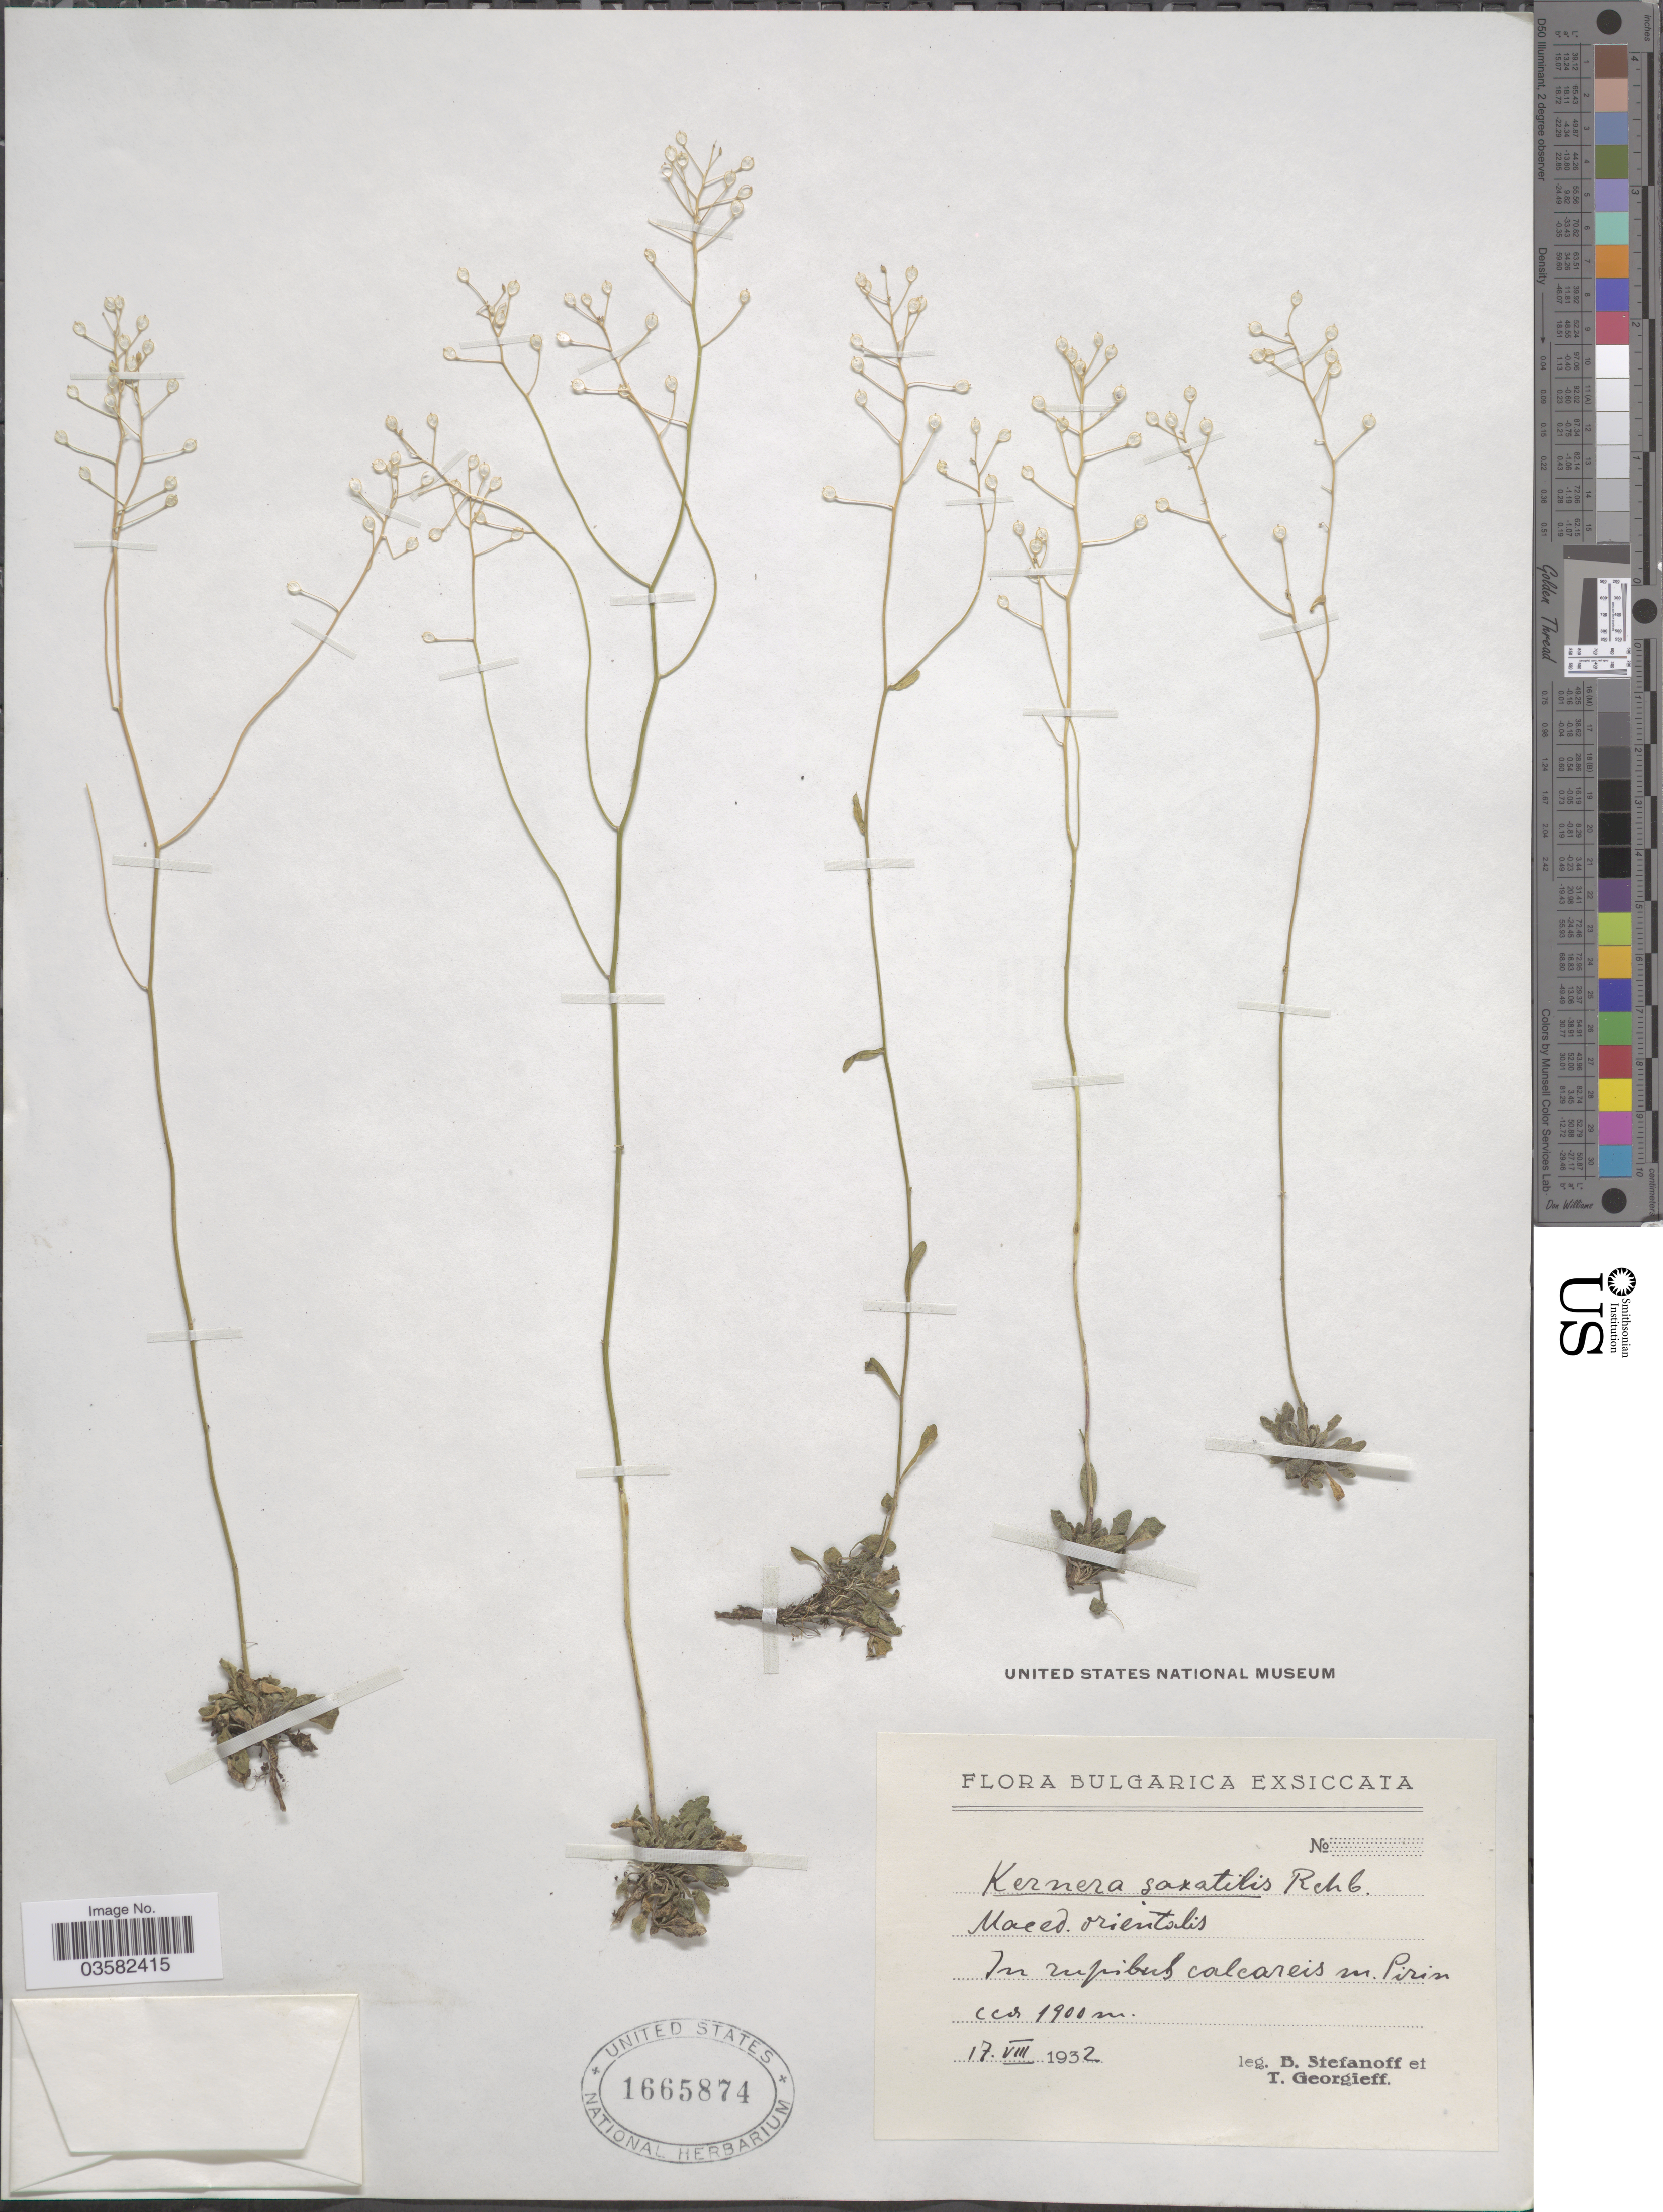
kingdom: Plantae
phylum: Tracheophyta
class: Magnoliopsida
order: Brassicales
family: Brassicaceae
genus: Kernera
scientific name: Kernera saxatilis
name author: (L.) Rchb.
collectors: B. Stefanoff & T. Georgieff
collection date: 1932-08-17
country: Bulgaria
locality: Maced. orientalis. in rupibus calcareis m. Pirin.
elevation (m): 1900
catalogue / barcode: US 1665874